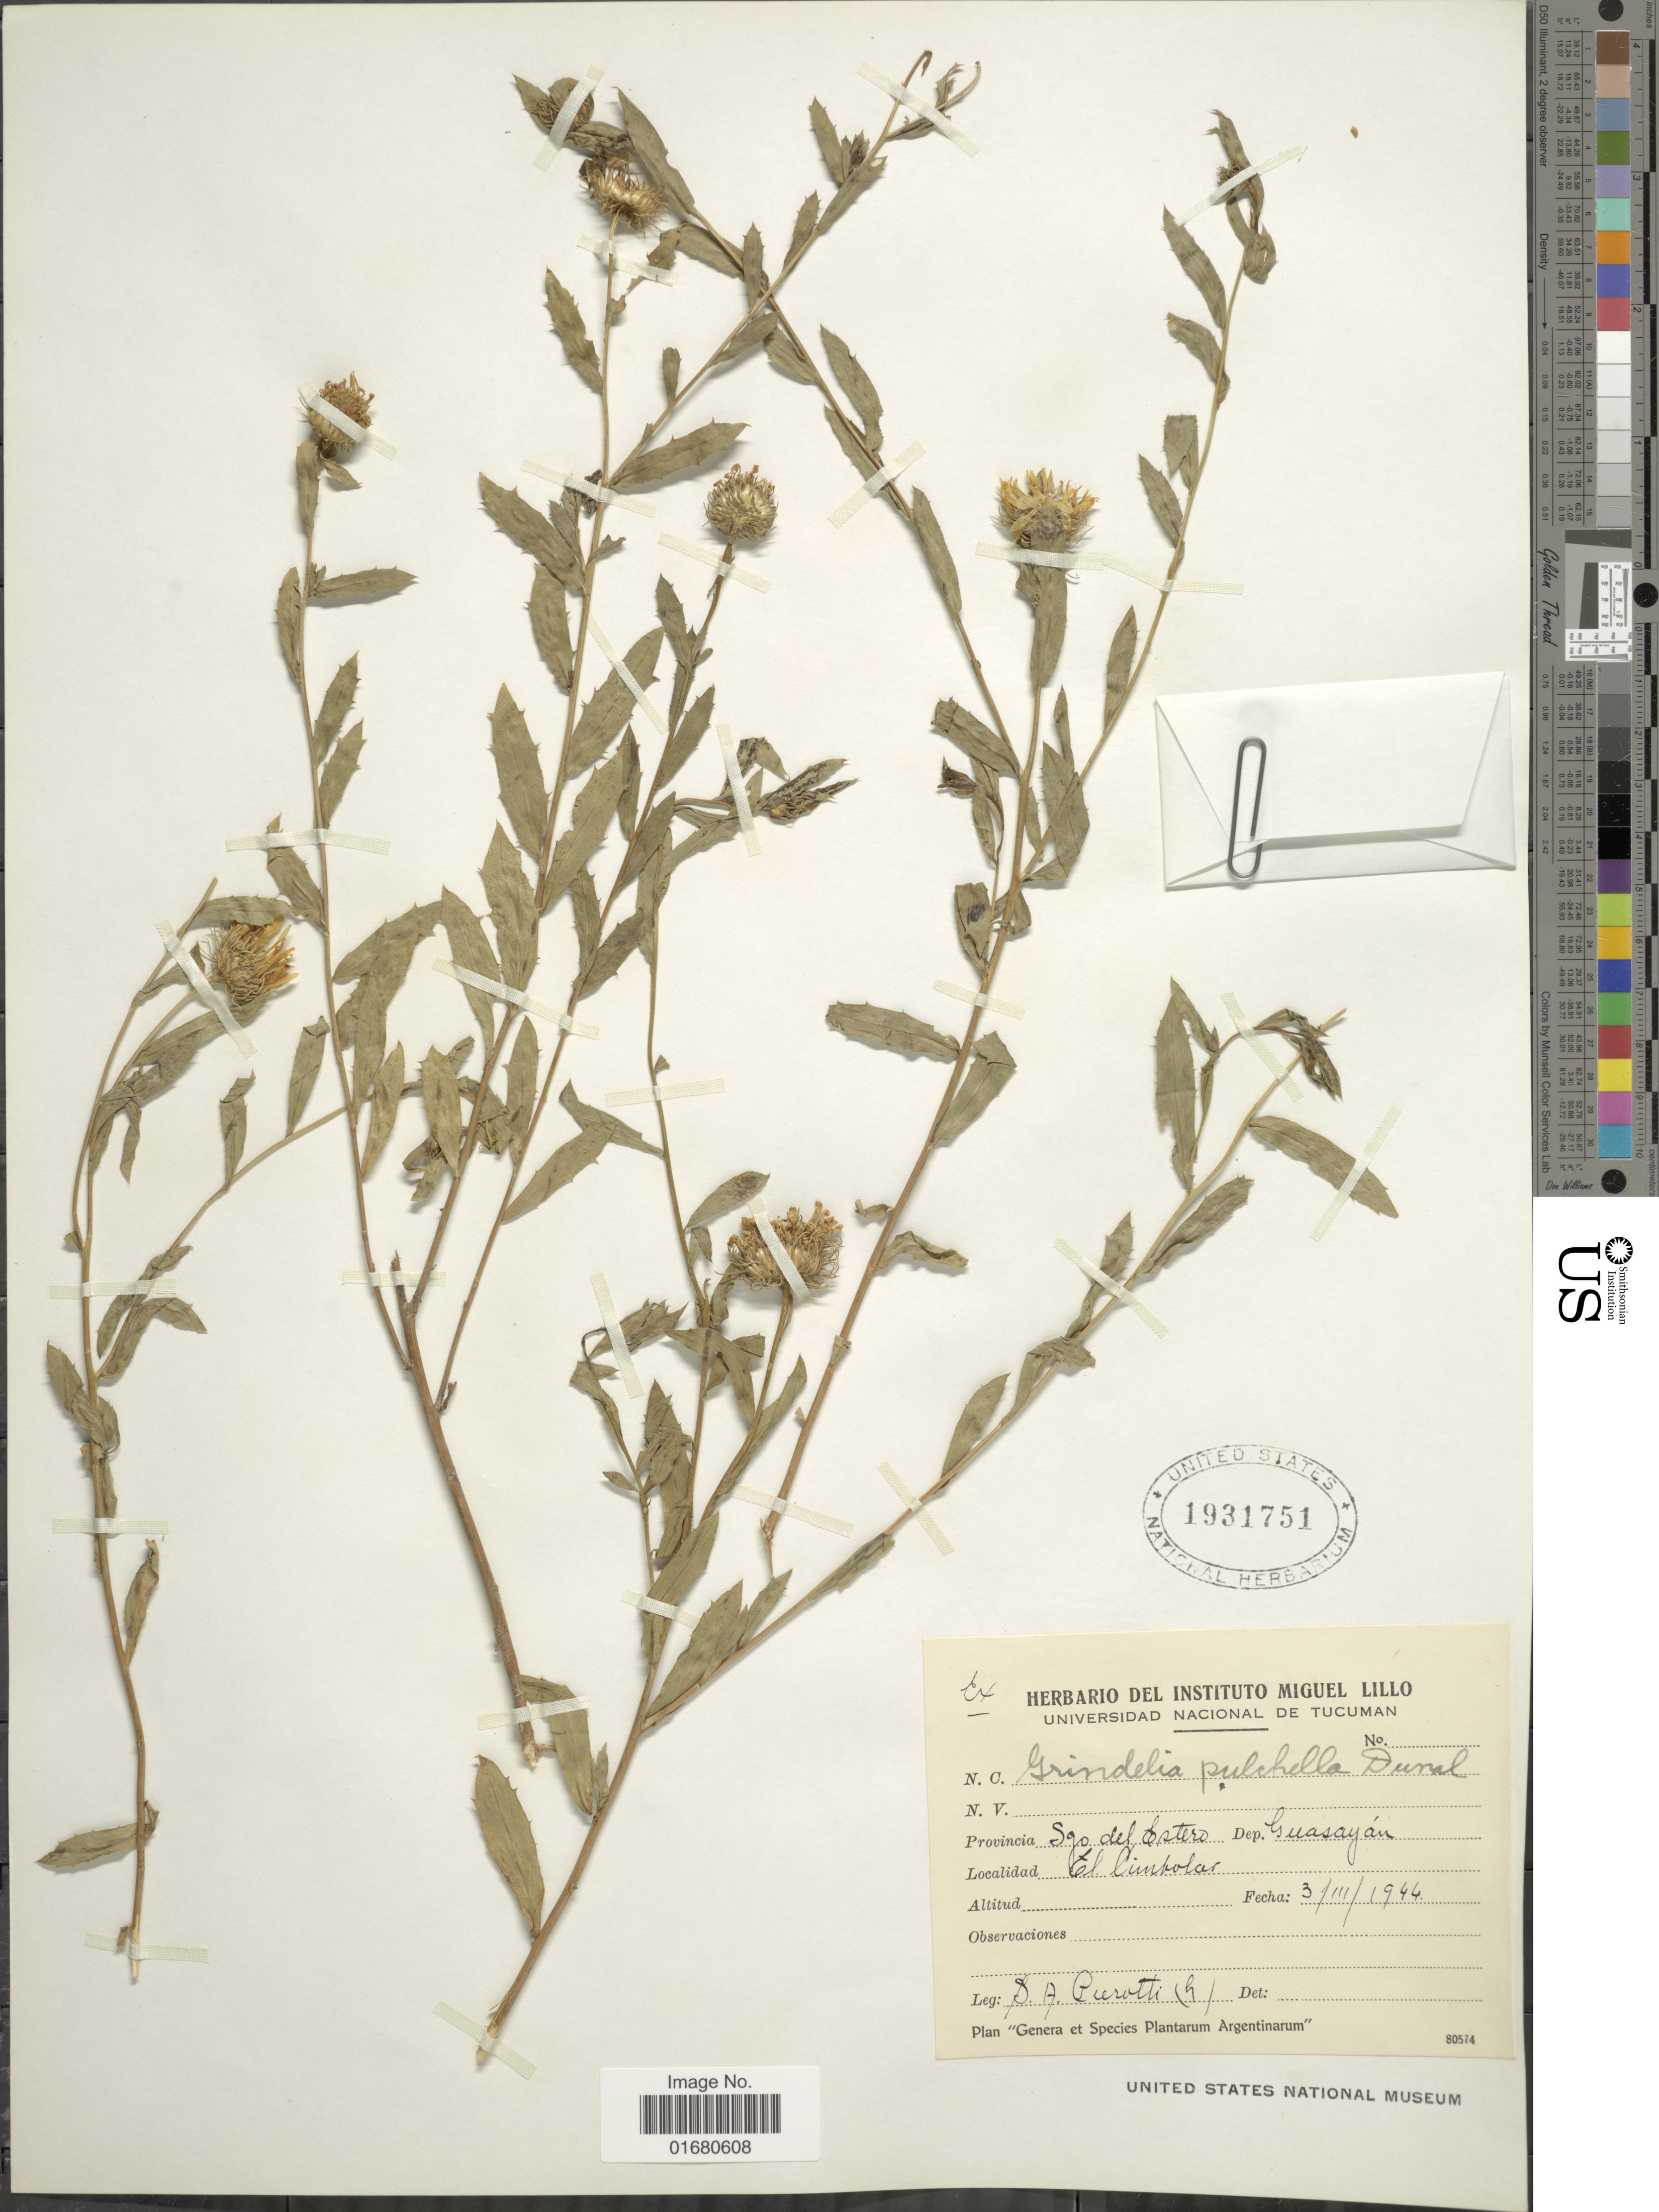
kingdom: Plantae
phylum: Tracheophyta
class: Magnoliopsida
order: Asterales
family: Asteraceae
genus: Grindelia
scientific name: Grindelia pulchella var. pulchella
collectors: S. A. Pierotti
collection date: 1944-03-03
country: Argentina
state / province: Santiago del Estero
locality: Provincia Sgo. del Estero, Dep. Guasayan, El Limbolar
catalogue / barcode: US 1931751